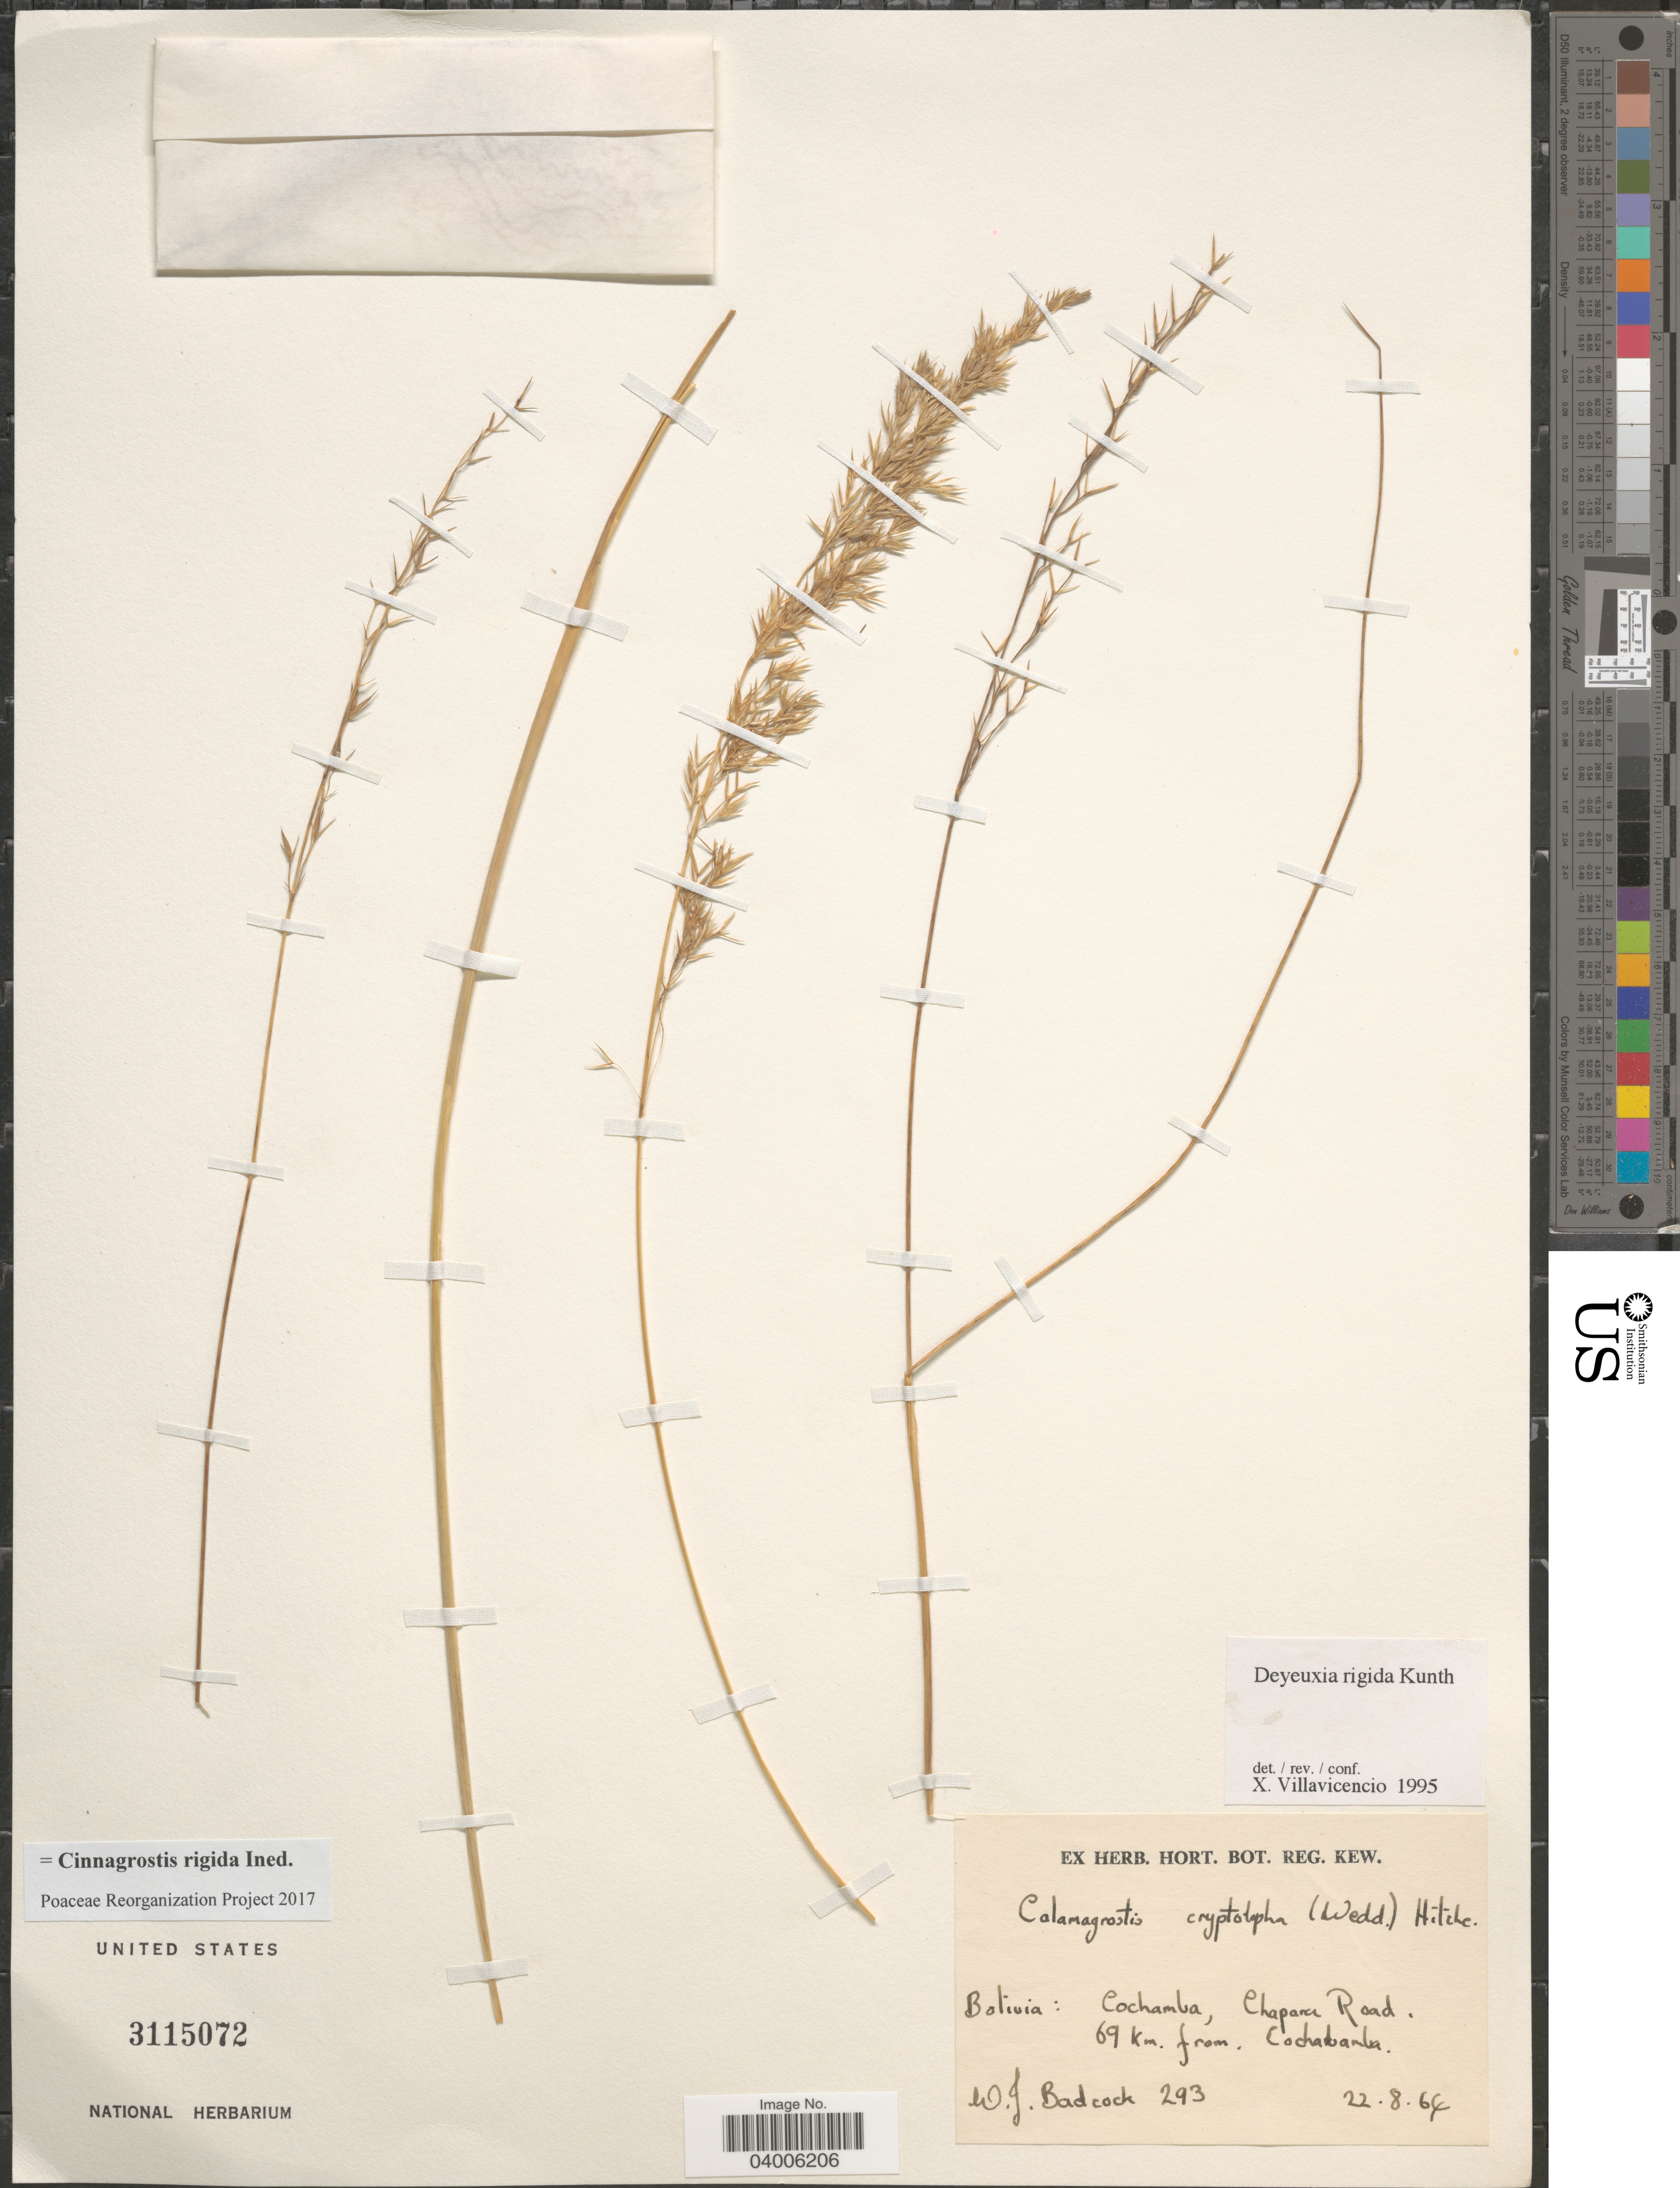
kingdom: Plantae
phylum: Tracheophyta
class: Liliopsida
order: Poales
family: Poaceae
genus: Cinnagrostis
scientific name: Cinnagrostis rigida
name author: (Kunth) P.M. Peterson et al.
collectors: W. Badcock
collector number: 293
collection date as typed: Transcribed d/m/y: 22/8/64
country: Bolivia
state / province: Cochabamba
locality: Chapara Road, 69 Km. from Cochabamba.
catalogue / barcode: US 3115072